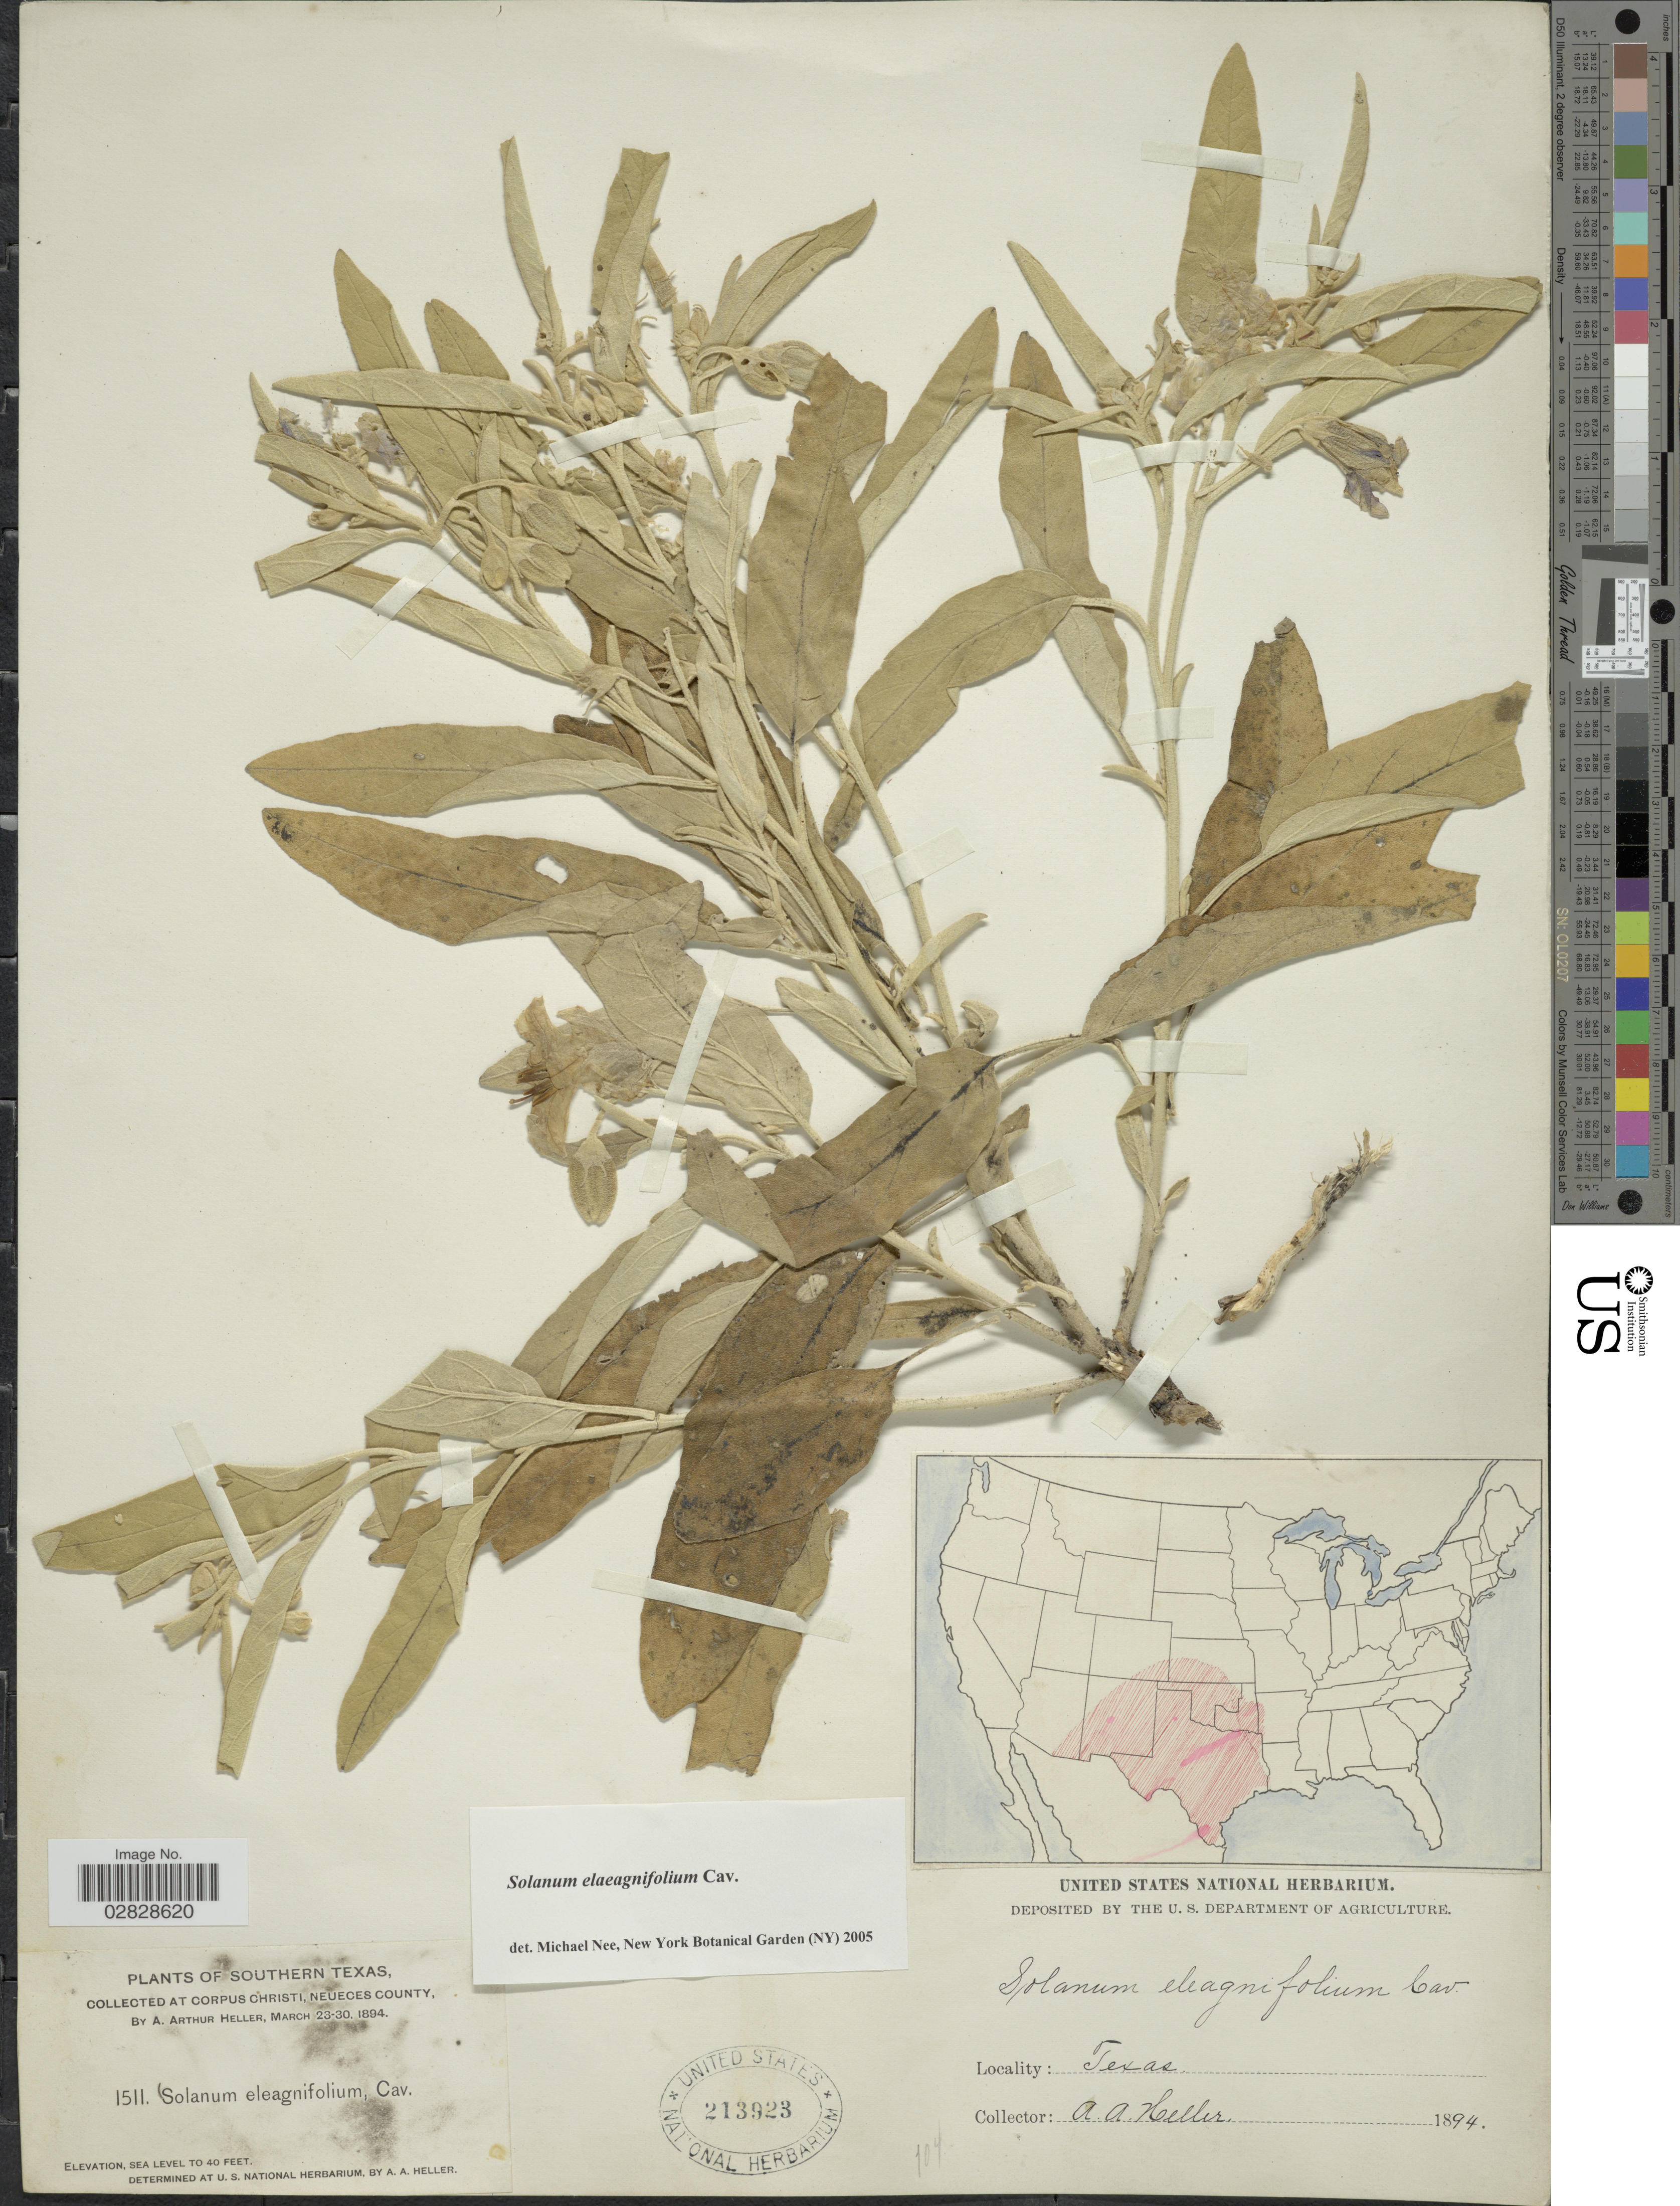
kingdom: Plantae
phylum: Tracheophyta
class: Magnoliopsida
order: Solanales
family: Solanaceae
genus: Solanum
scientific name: Solanum elaeagnifolium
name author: Cav.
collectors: A. A. Heller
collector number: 1511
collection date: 1894-03-23/1894-03-30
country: United States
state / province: Texas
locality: Southern Texas. At Corpus Christi, Neueces County.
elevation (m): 0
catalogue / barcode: US 213923